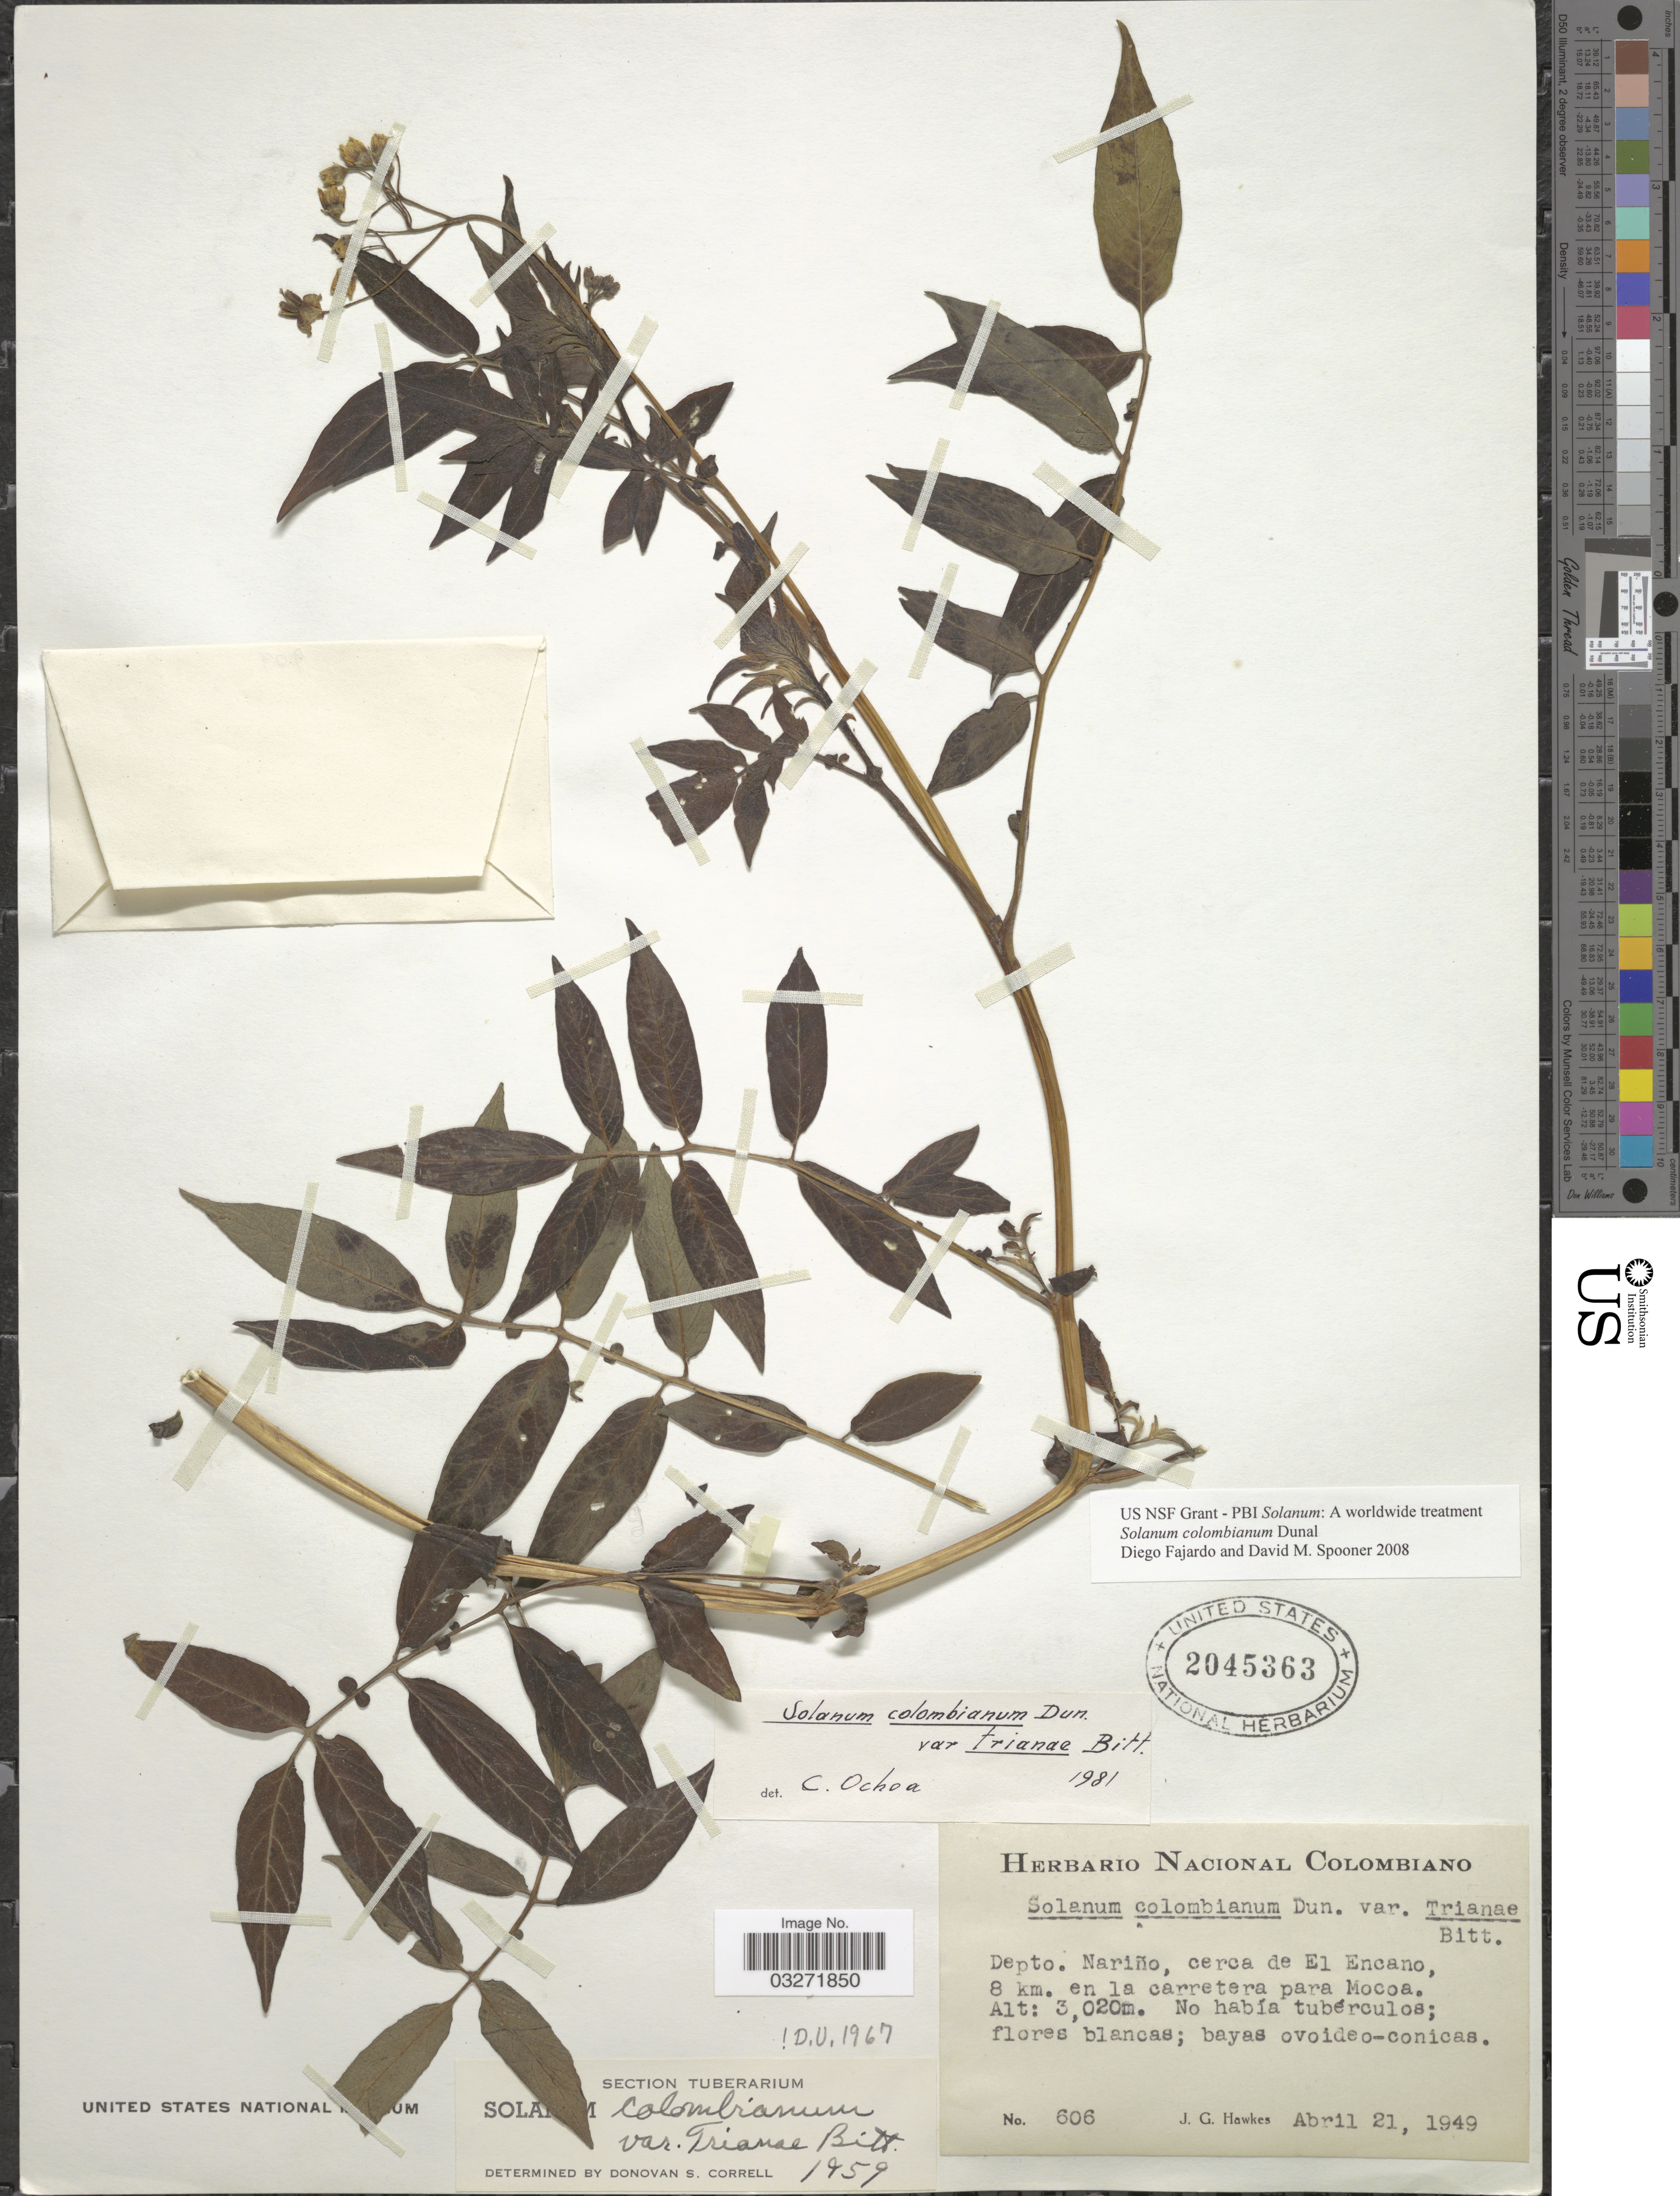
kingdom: Plantae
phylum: Tracheophyta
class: Magnoliopsida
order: Solanales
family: Solanaceae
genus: Solanum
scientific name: Solanum colombianum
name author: Dunal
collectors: J. Hawkes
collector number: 606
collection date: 1949-04-21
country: Colombia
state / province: Nariño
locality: Depto. Nariño, cerca de El Encano, 8 km. en la carretera para Mocoa.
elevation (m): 3020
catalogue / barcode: US 2045363